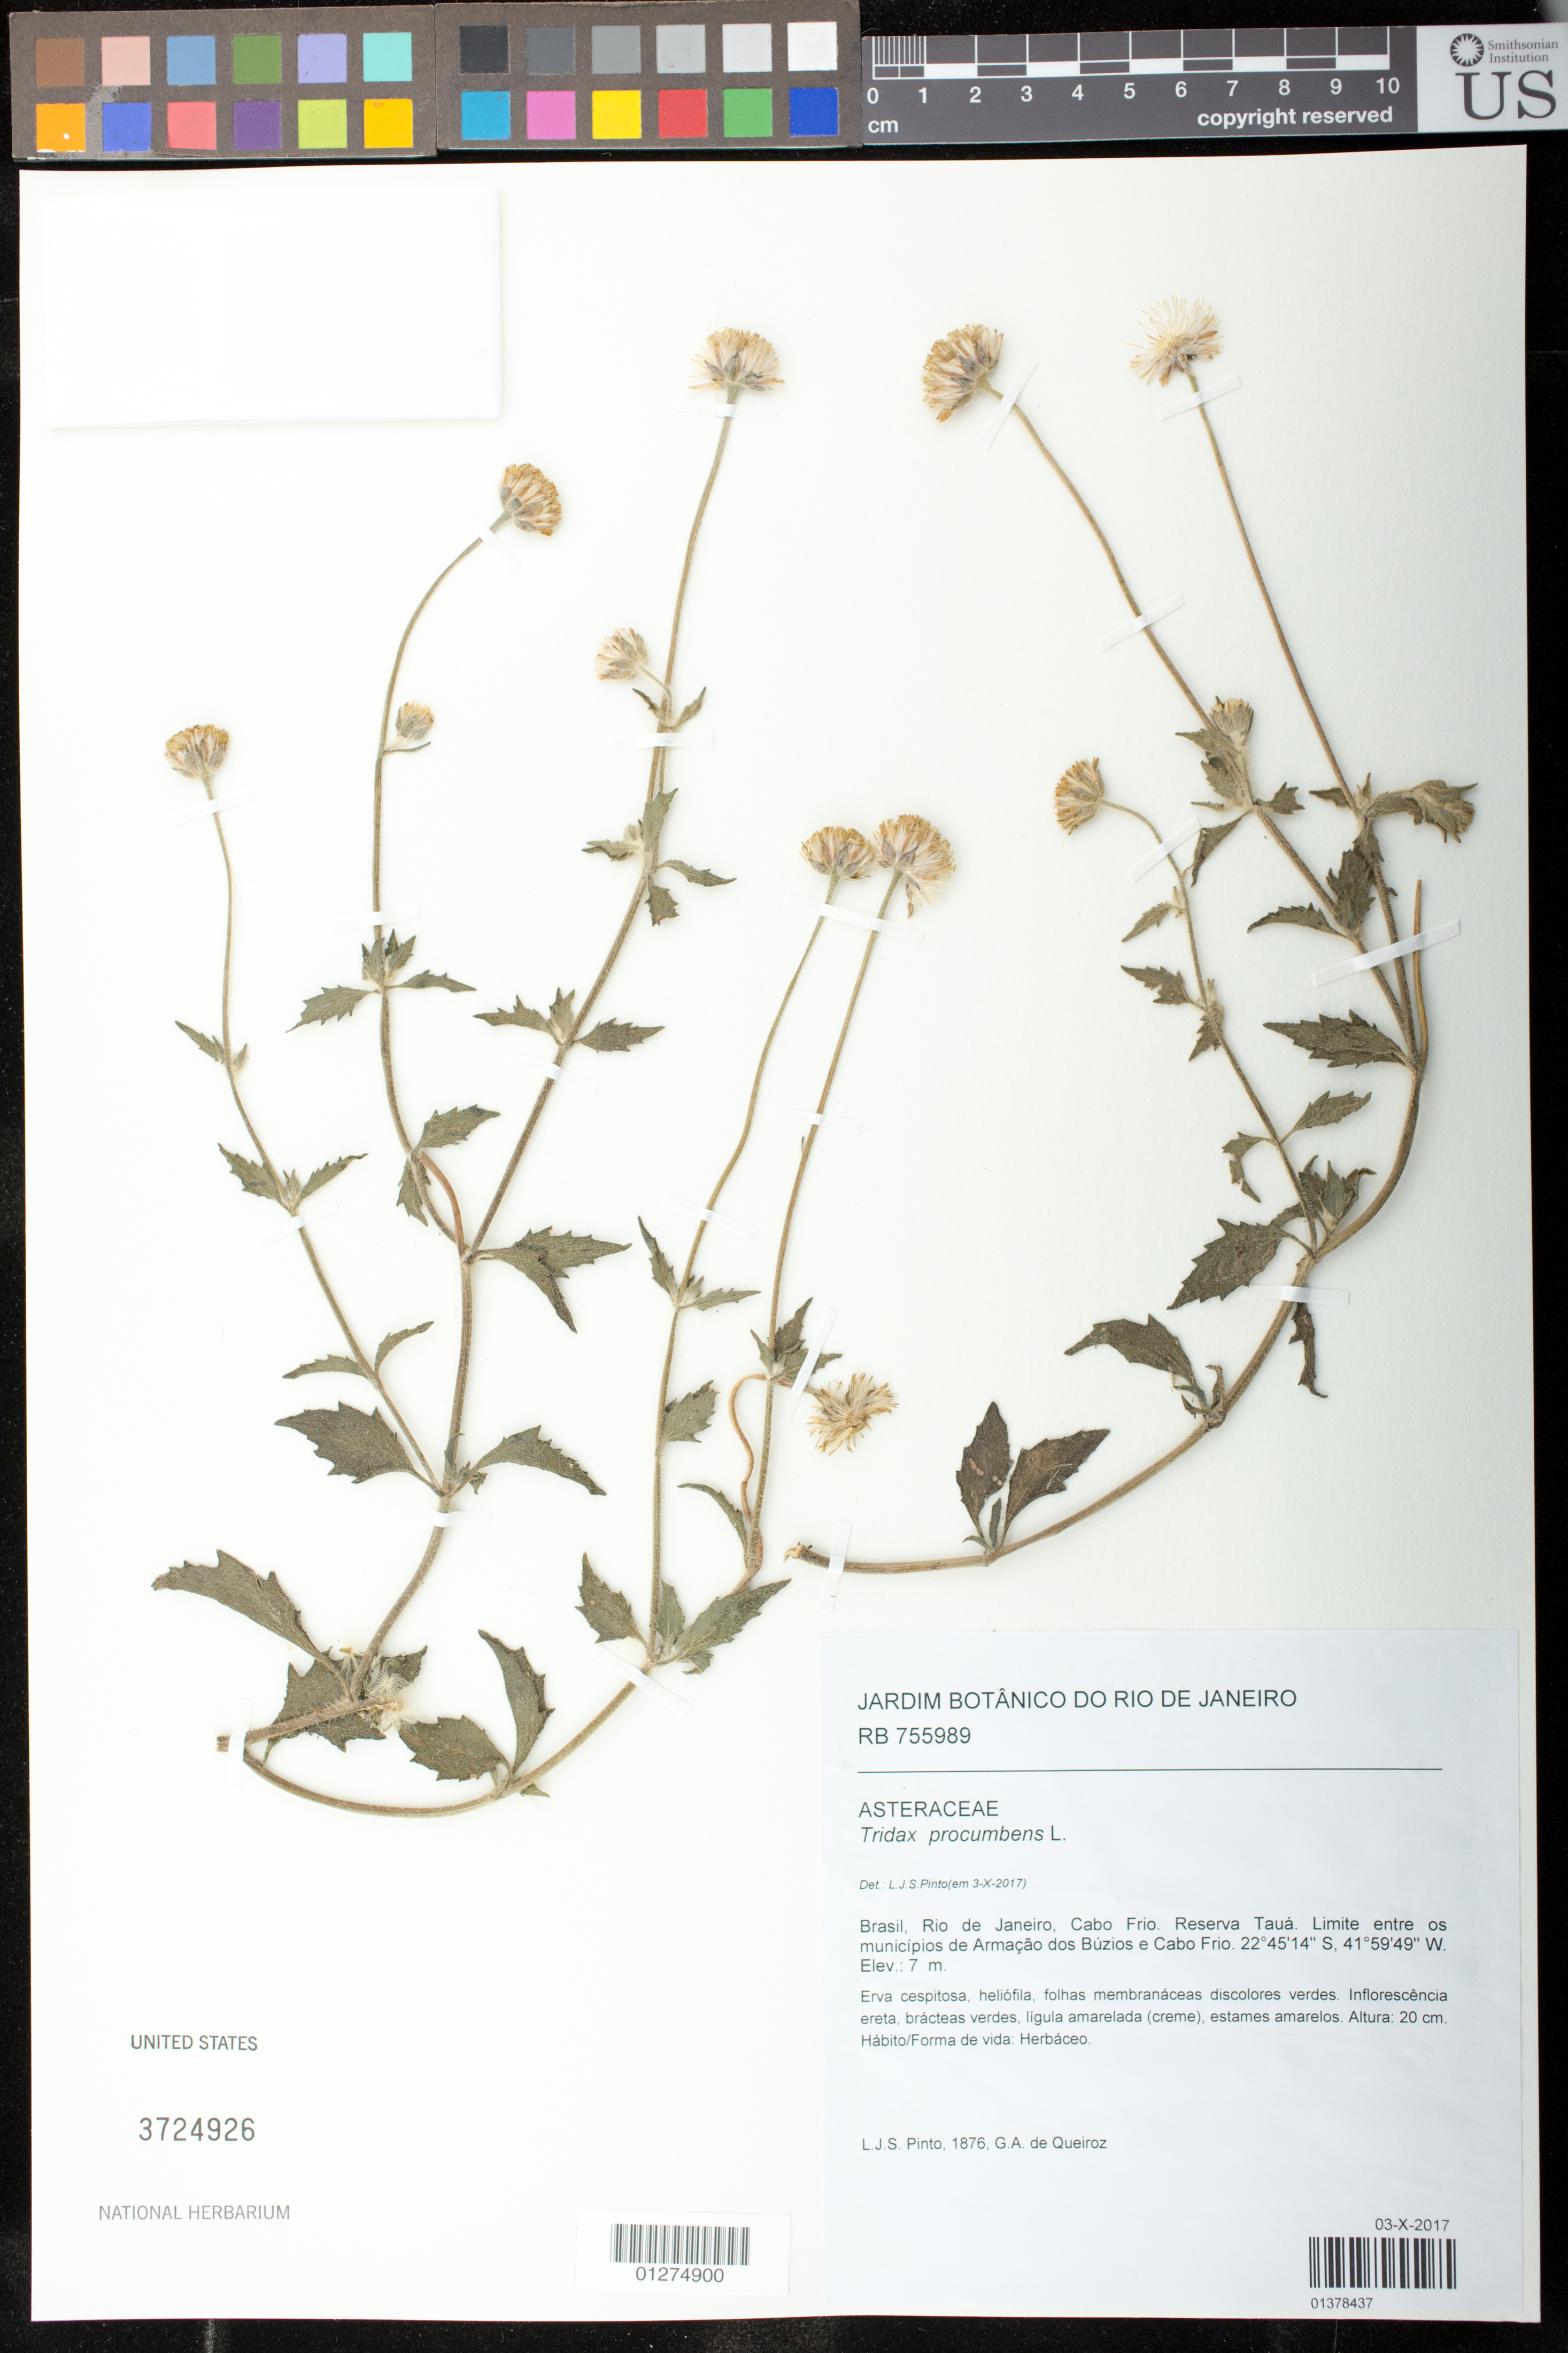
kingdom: Plantae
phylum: Tracheophyta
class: Magnoliopsida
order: Asterales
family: Asteraceae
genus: Tridax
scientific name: Tridax procumbens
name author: L.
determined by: Pinto, L. J. S.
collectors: L. Pinto & G. de Queiroz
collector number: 1876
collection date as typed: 03 X 2017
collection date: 2017-10-03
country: Brazil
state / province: Rio de Janeiro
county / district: Cabo Frio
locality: Reserva Tauá, Limite entre os municipios de Armação dos Búzios e Cabo Frio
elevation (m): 7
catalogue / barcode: US 3724926